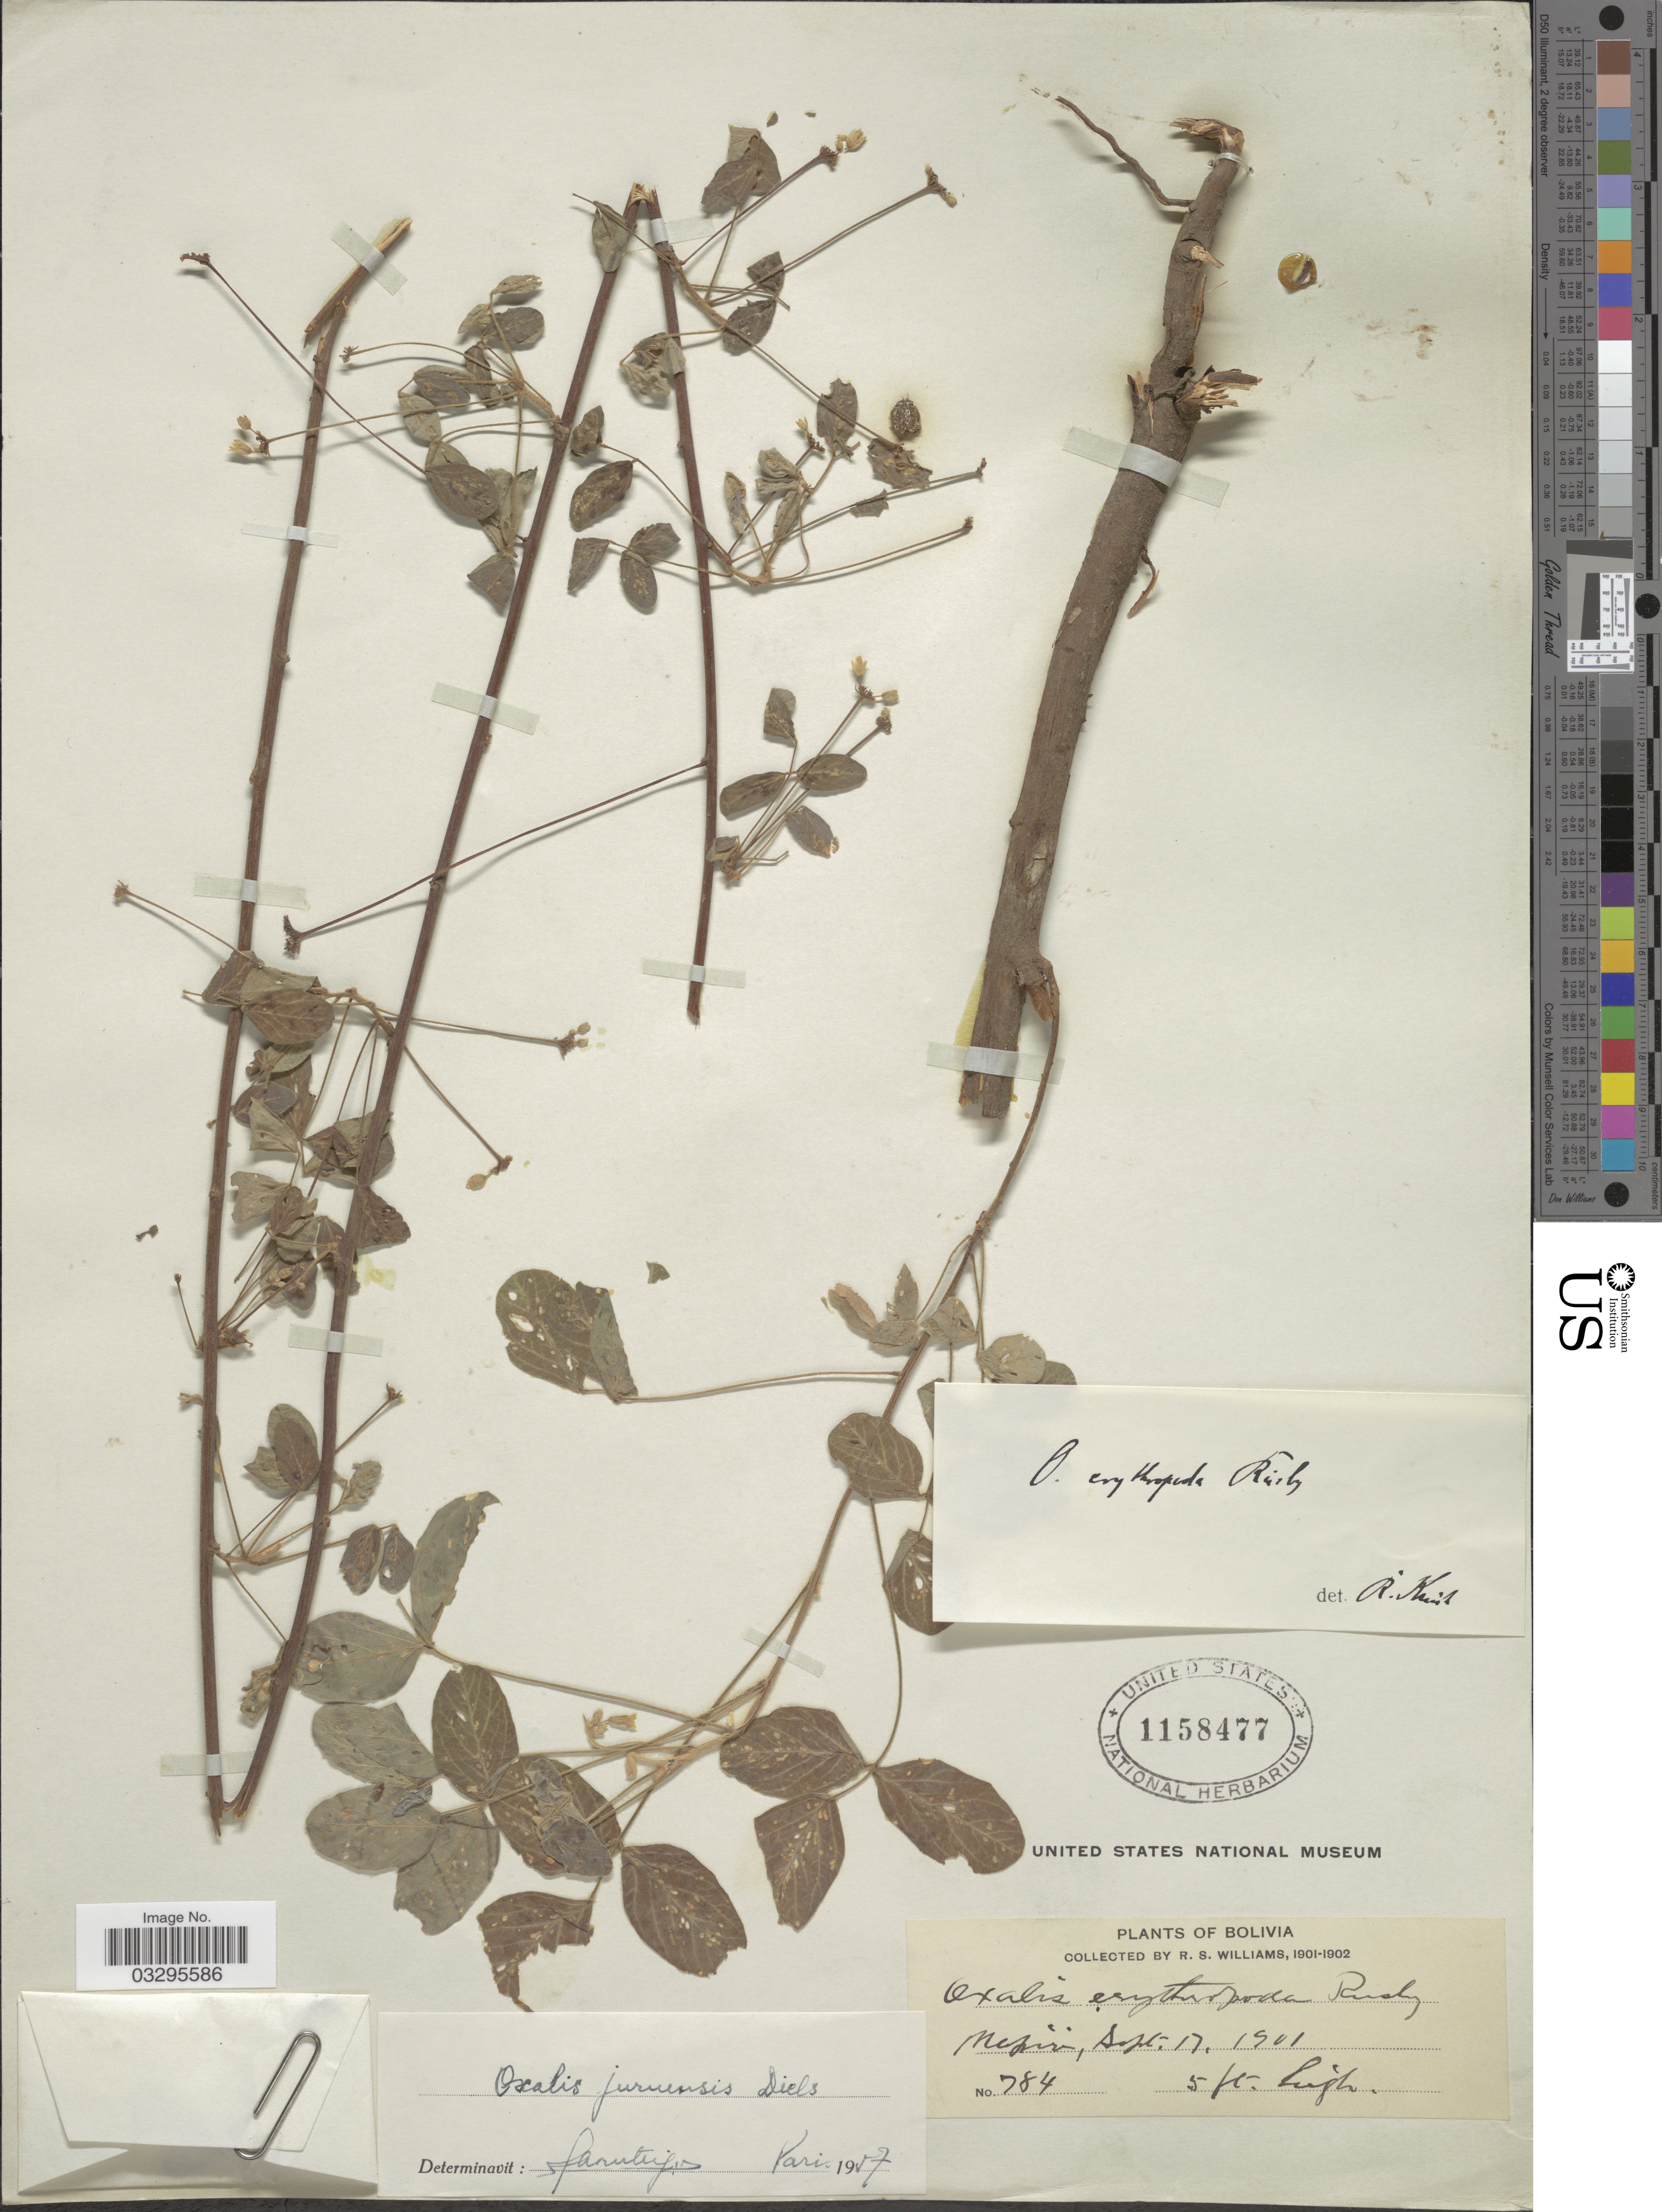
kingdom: Plantae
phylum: Tracheophyta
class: Magnoliopsida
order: Oxalidales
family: Oxalidaceae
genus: Oxalis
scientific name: Oxalis juruensis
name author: Diels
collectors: R. S. Williams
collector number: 784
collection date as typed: Sep. 17, 1901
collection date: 1901-09-17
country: Bolivia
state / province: La Paz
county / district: Larecaja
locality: Mapiri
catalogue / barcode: US 1158477